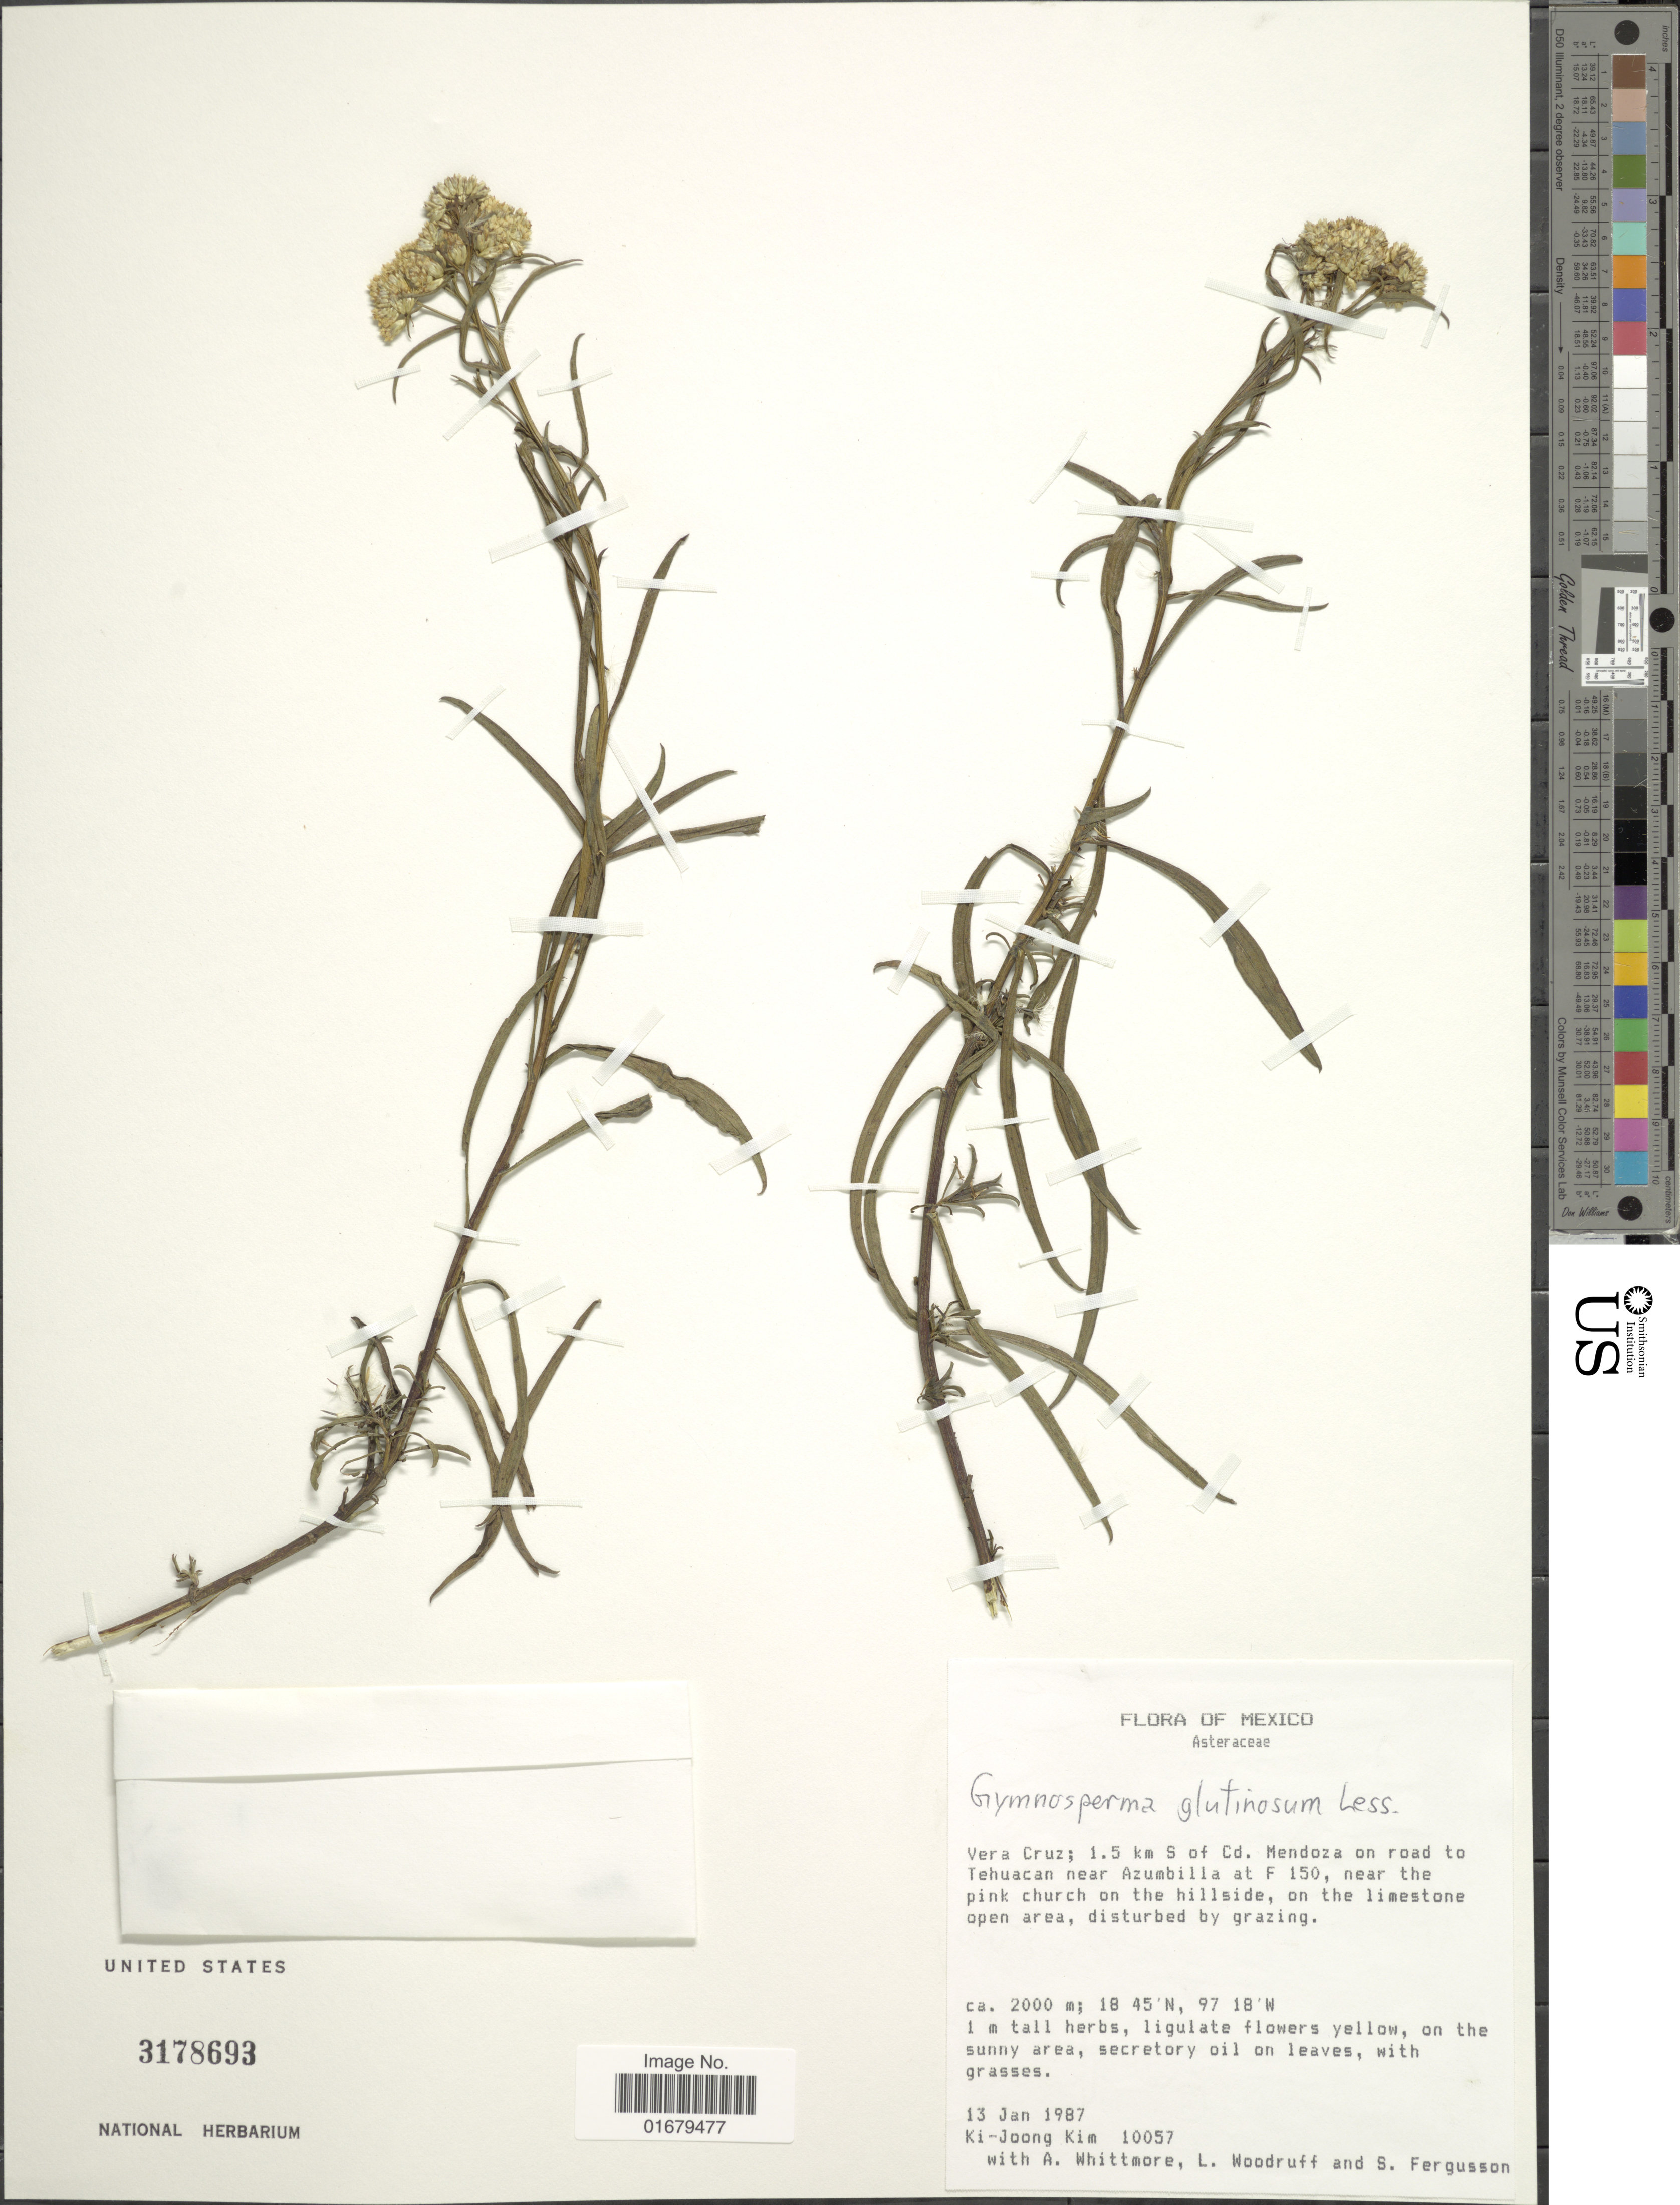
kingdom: Plantae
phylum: Tracheophyta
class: Magnoliopsida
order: Asterales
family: Asteraceae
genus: Gymnosperma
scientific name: Gymnosperma glutinosum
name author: (Spreng.) Less.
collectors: K. Kim, A. Whittmore, L. Woodruff & S. Fergusson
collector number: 10057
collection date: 1987-01-13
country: Mexico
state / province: Veracruz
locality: Vera Cruz: 1.5 km S of Cd. Mendoza on road to Tehuacan near Azumbilla at F 150, near the pink church on the hillside, on the limestone open area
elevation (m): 2000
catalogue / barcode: US 3178693